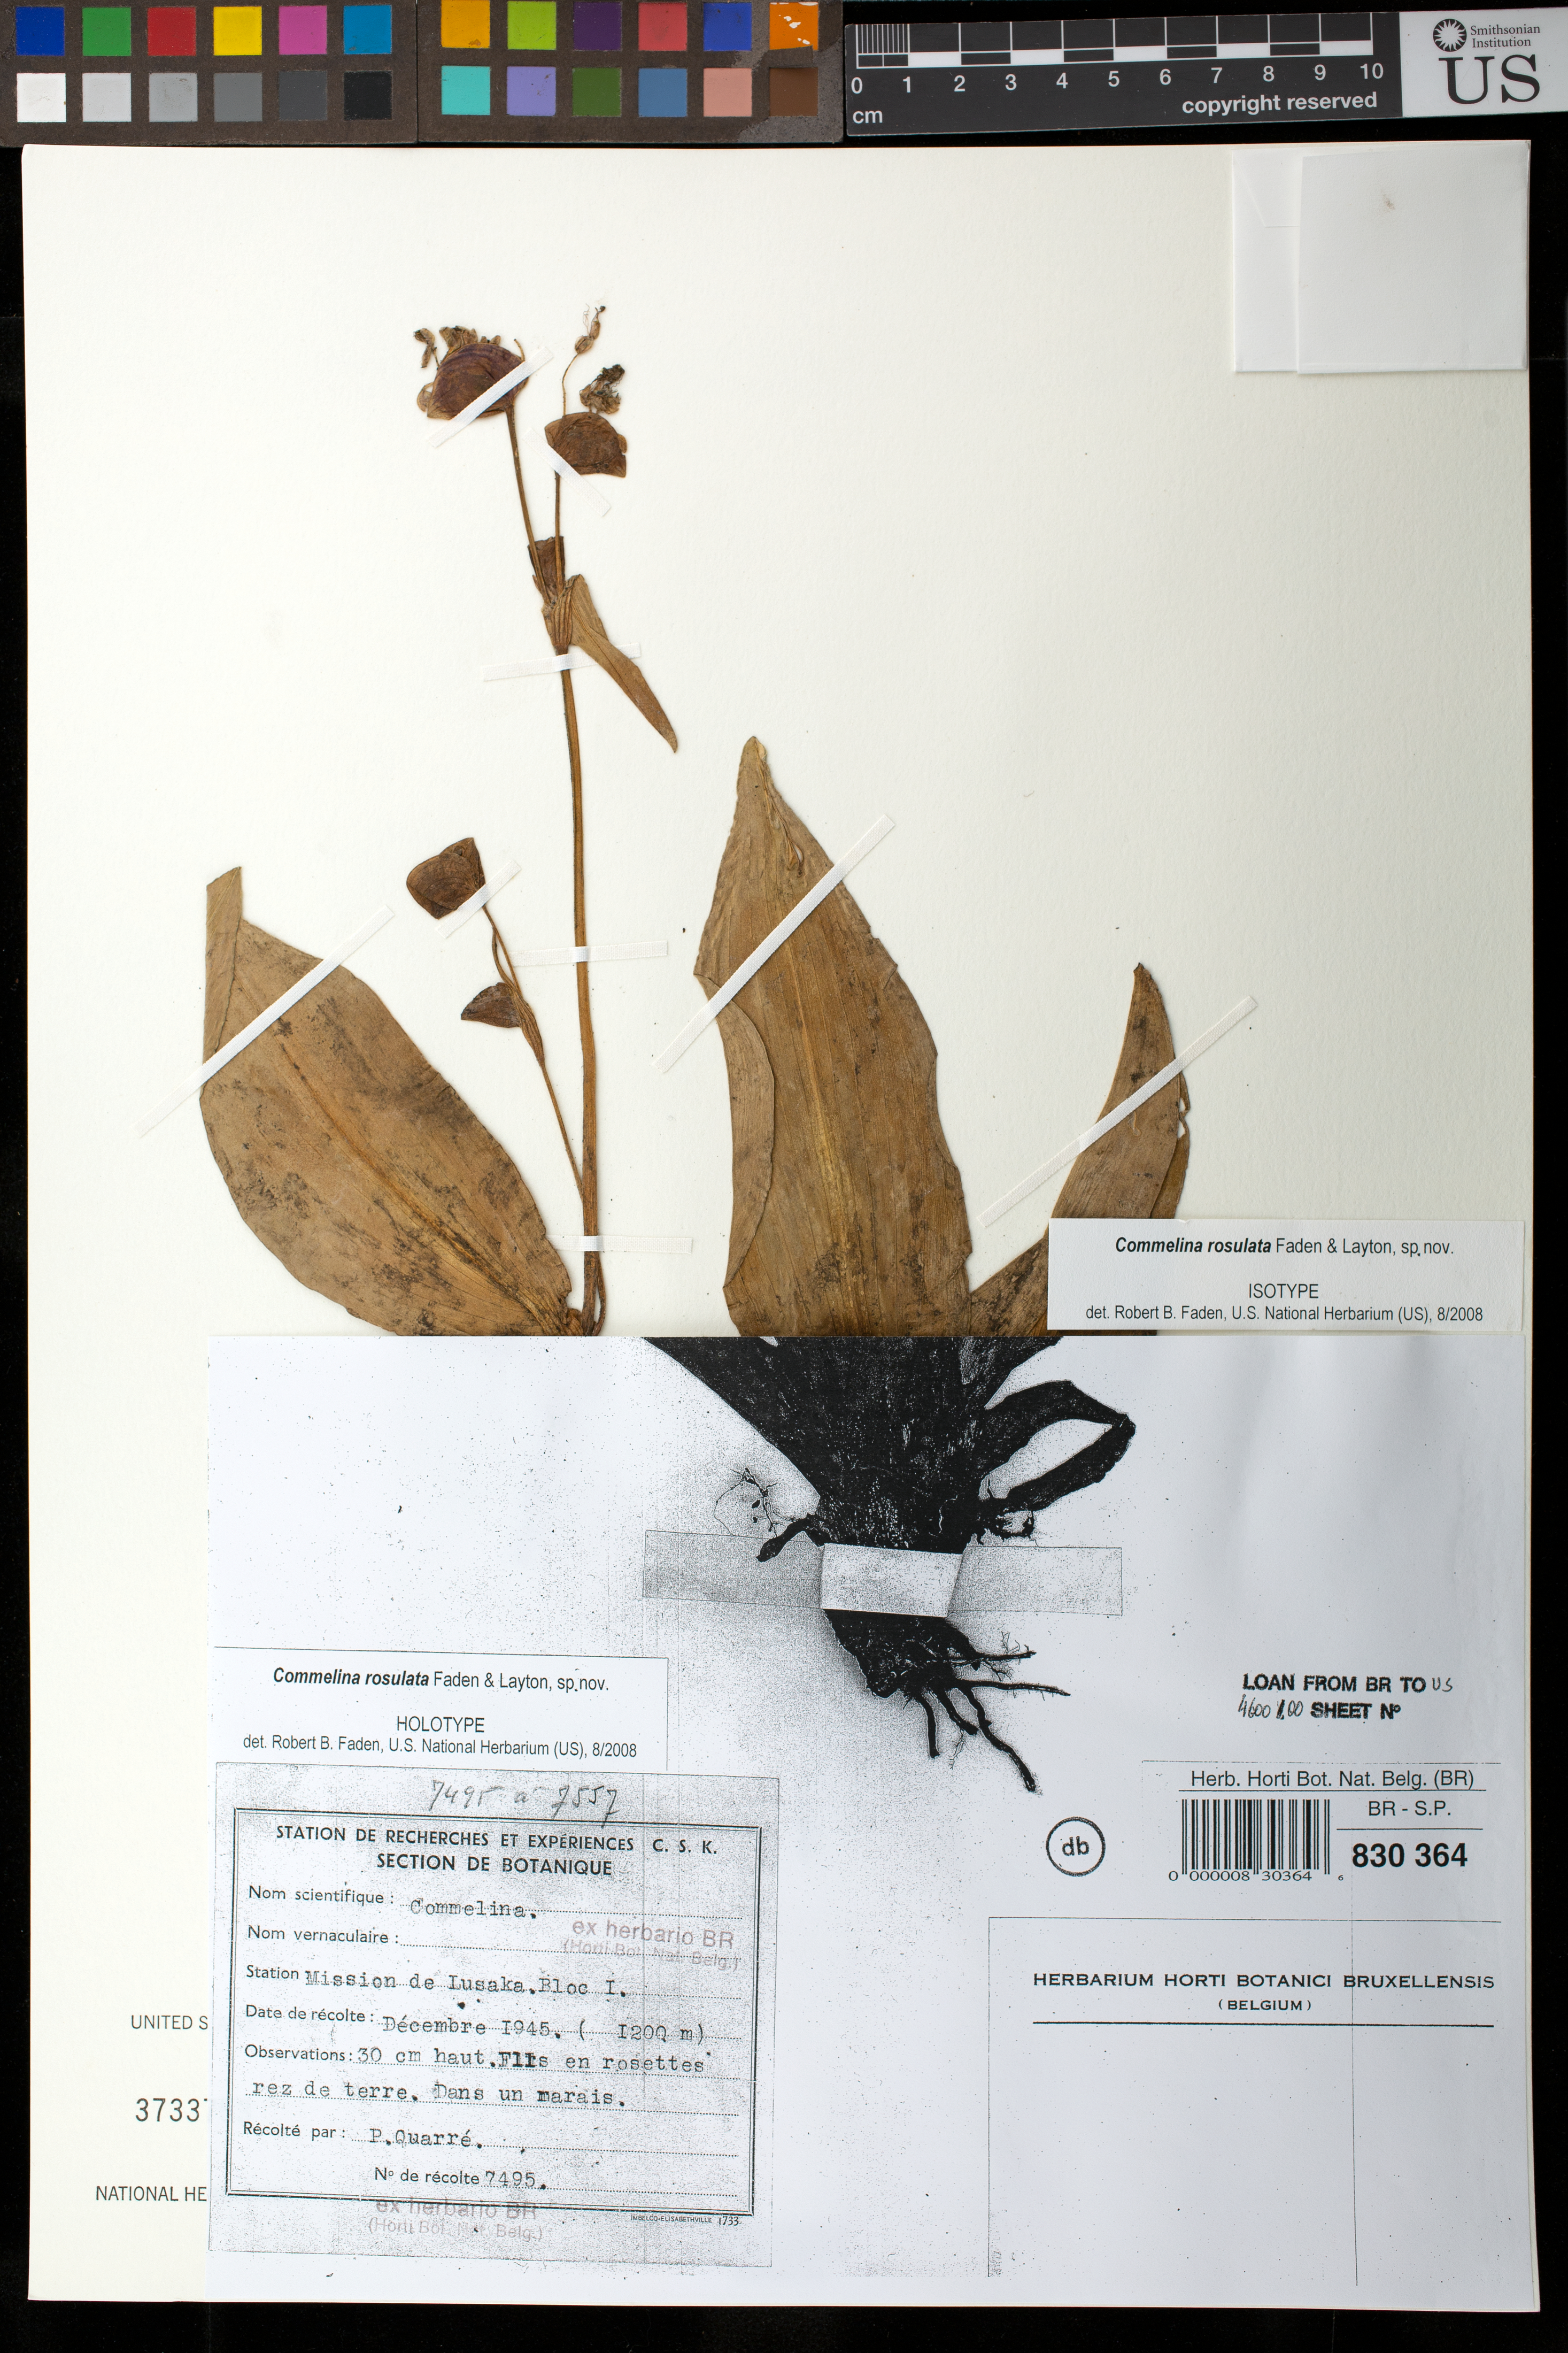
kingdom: Plantae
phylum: Tracheophyta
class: Liliopsida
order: Commelinales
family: Commelinaceae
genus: Commelina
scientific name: Commelina rosulata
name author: Faden & Layton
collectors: P. Quarre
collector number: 7495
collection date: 1945-12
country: Congo, Democratic Republic of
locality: Mission de Lusaka, Bloc I.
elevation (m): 1200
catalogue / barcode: US 3733753